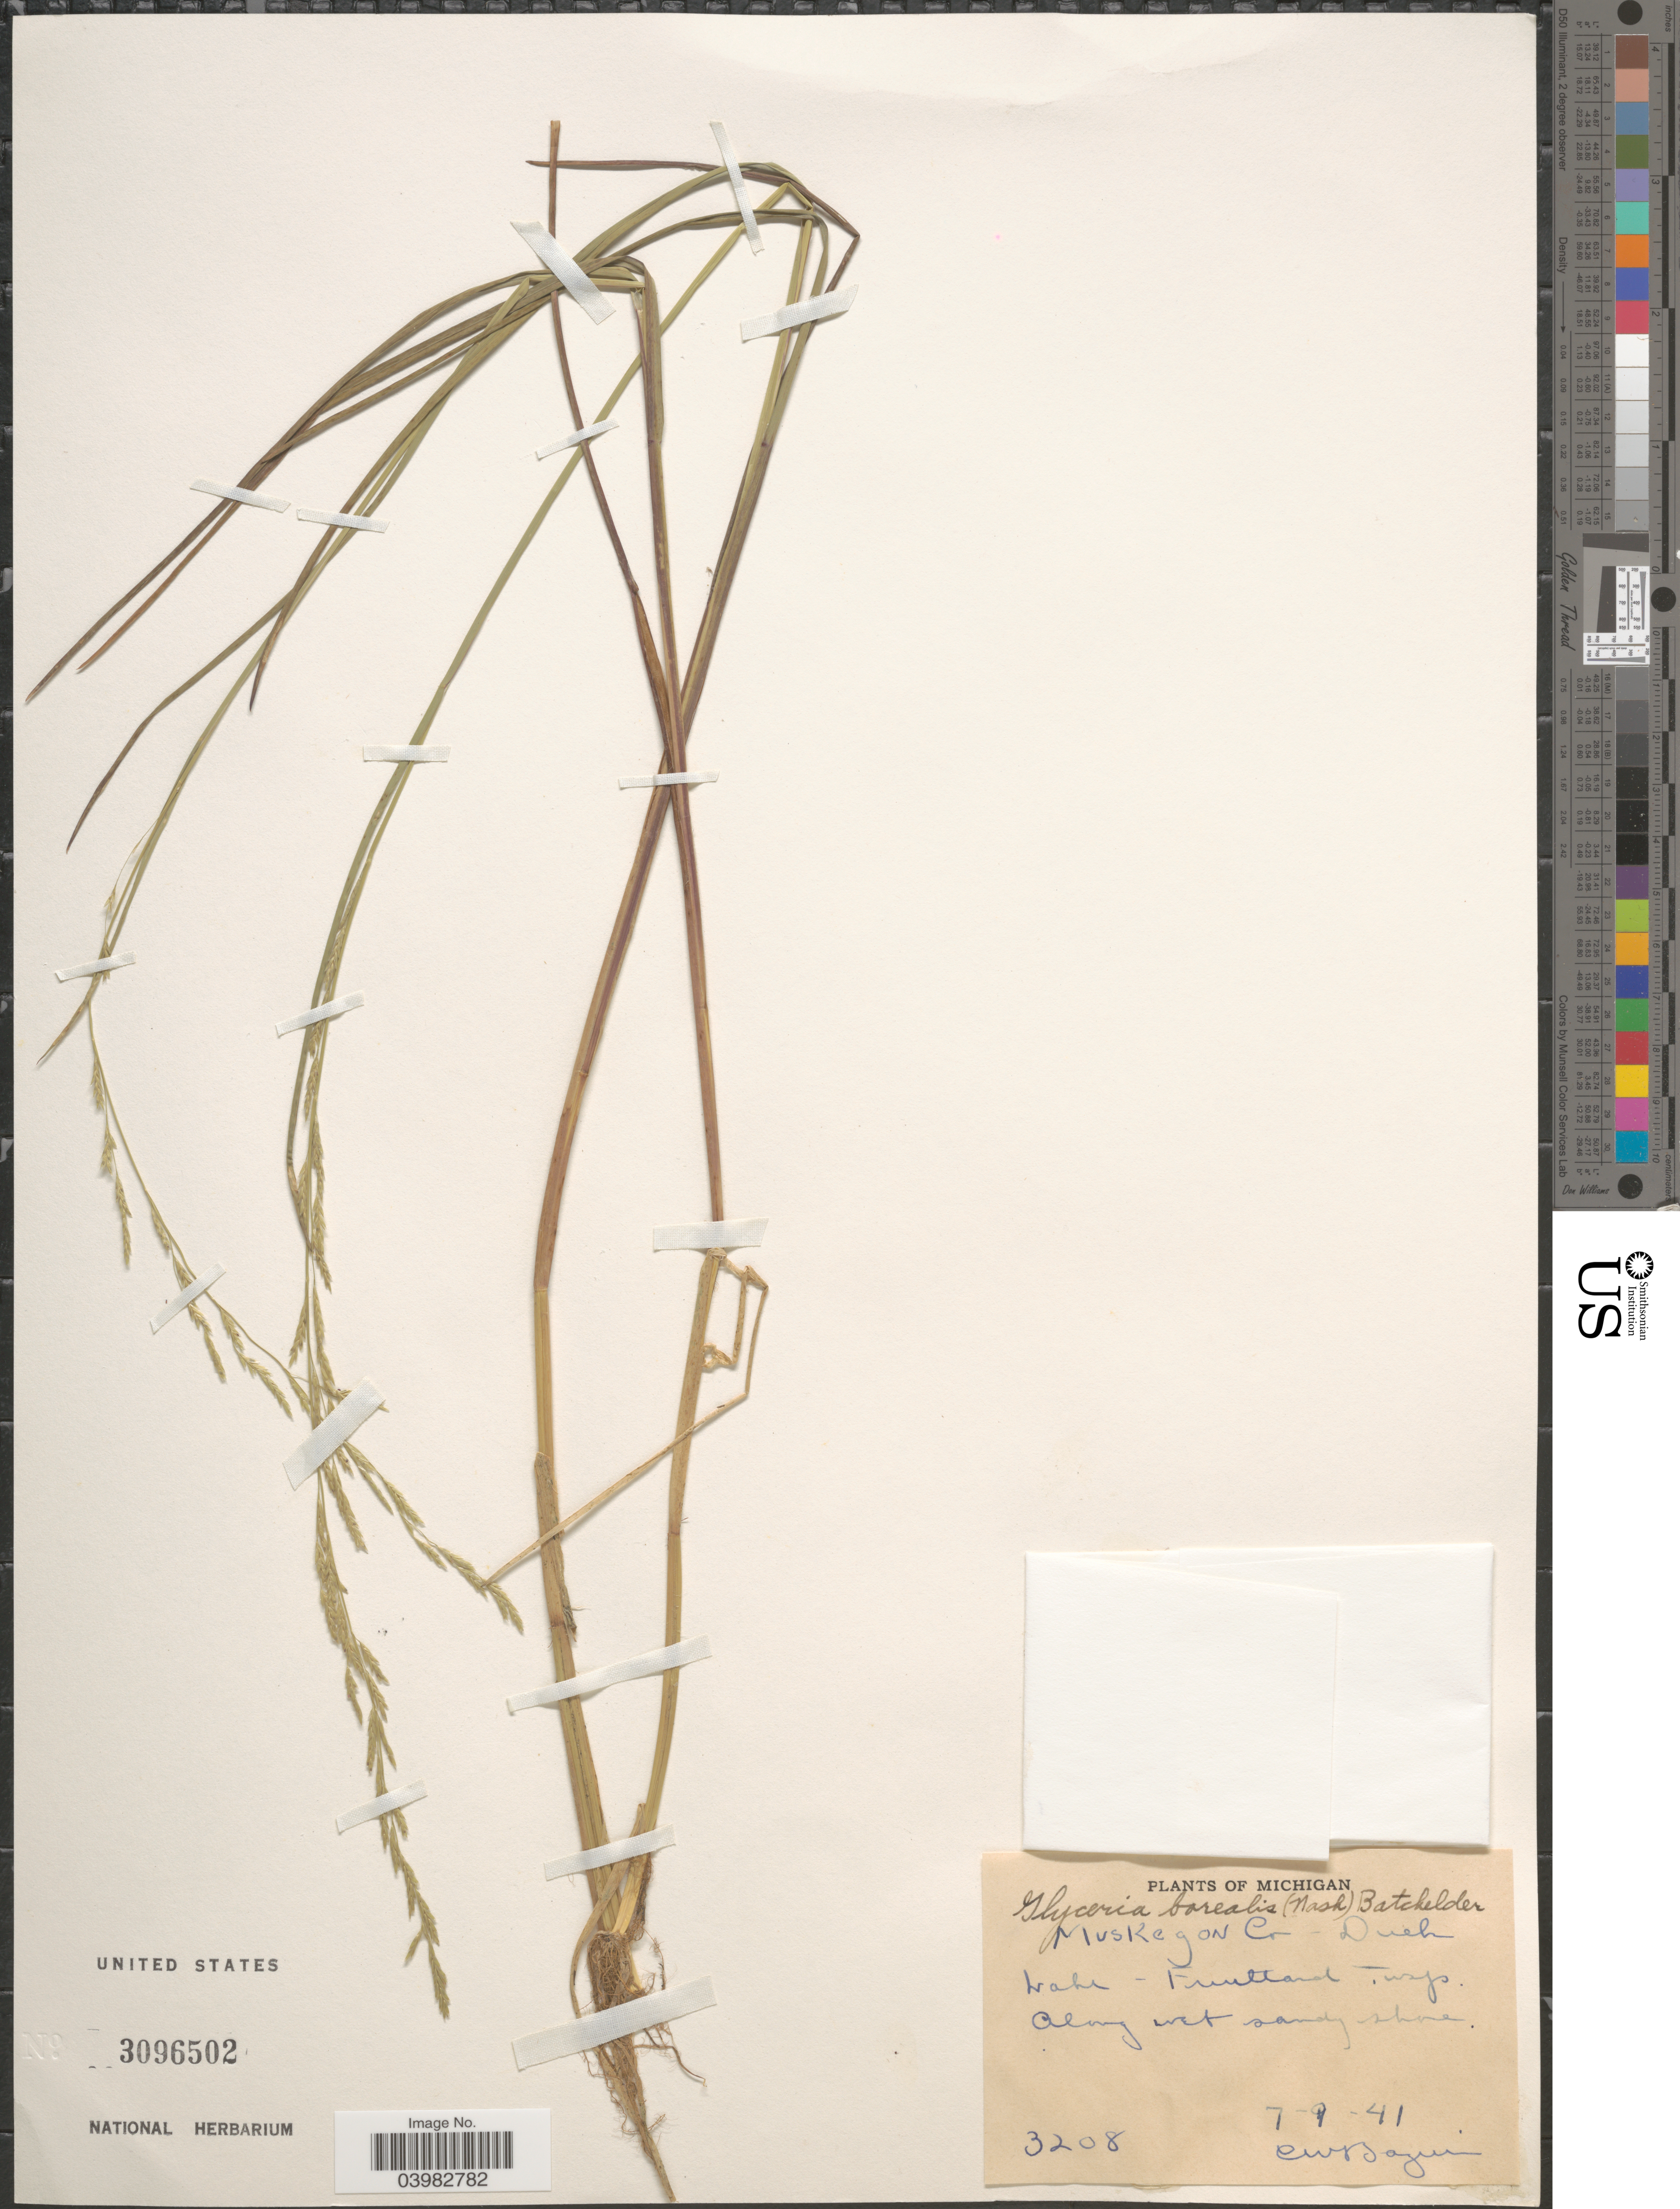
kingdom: Plantae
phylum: Tracheophyta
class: Liliopsida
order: Poales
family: Poaceae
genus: Glyceria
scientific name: Glyceria borealis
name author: (Nash) Batchelder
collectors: C. Bazuin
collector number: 3208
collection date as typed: Transcribed d/m/y: 9/7/41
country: United States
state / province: Michigan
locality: Muskegon Co - Duels Lake - Fruitland Twp.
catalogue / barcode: US 3096502